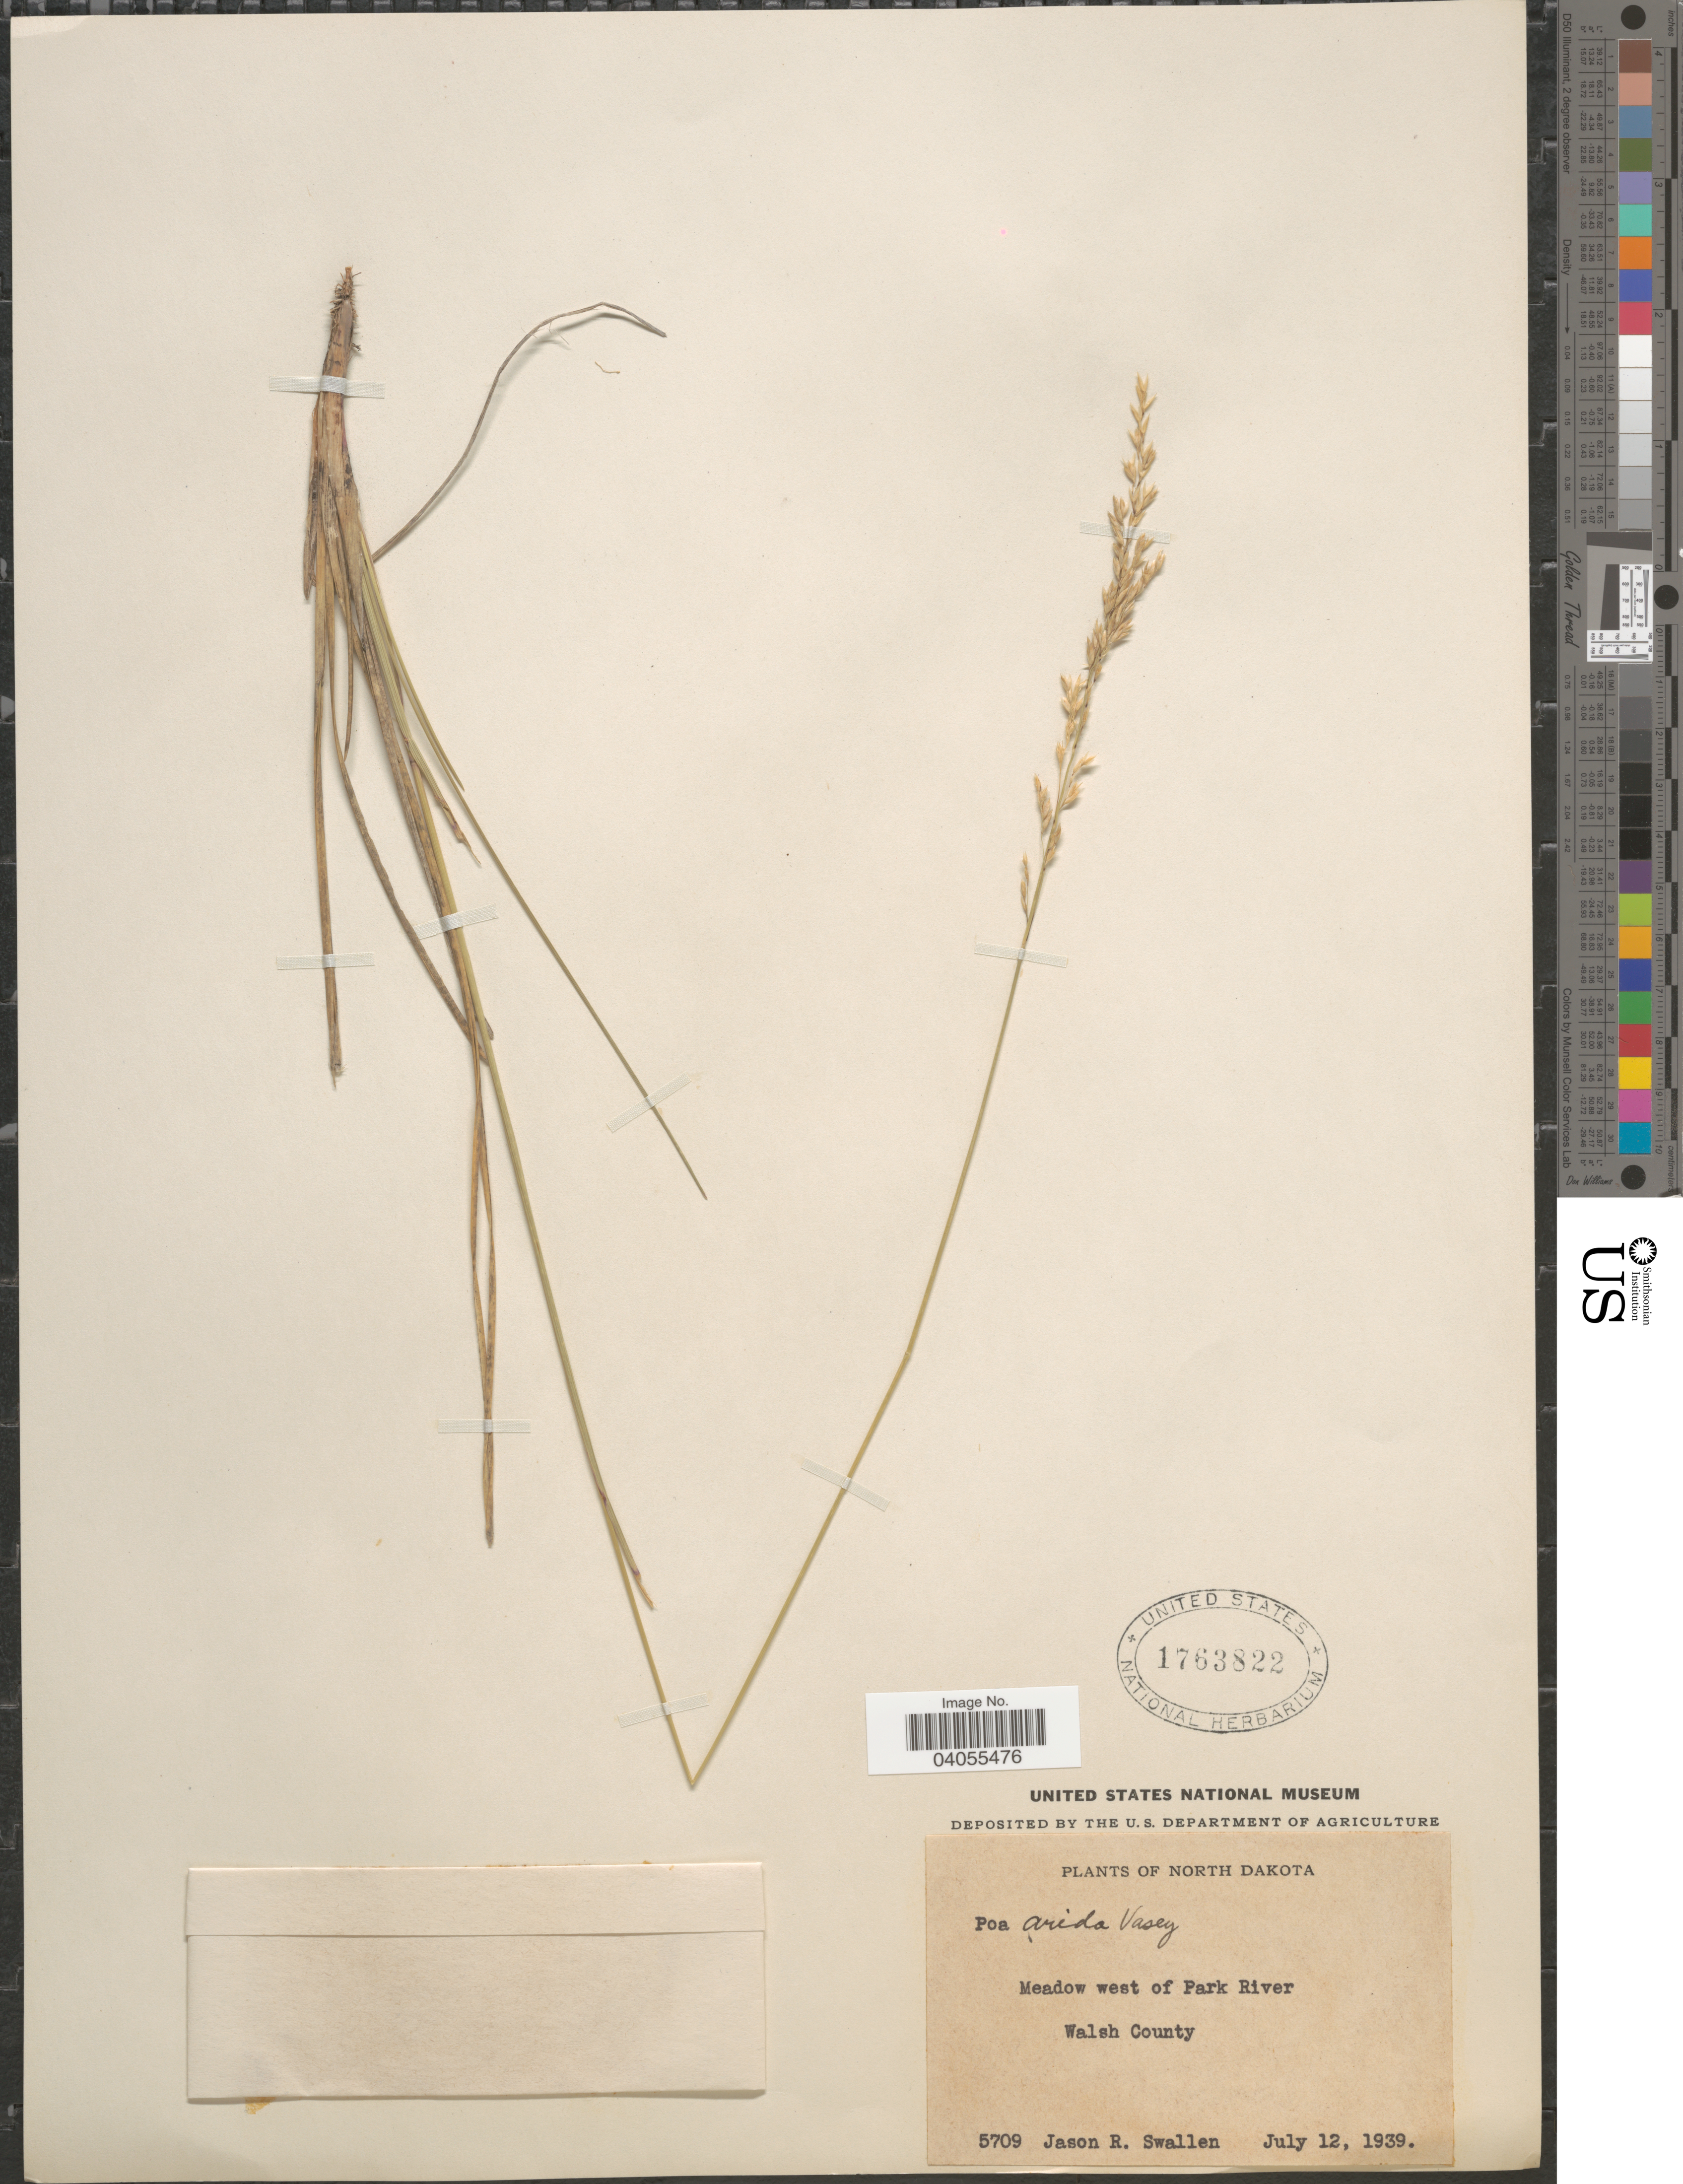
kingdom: Plantae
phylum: Tracheophyta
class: Liliopsida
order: Poales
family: Poaceae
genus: Poa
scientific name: Poa arida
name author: Vasey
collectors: J. R. Swallen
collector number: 5709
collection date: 1939-07-12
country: United States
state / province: North Dakota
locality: Meadow west of Park River, Walsh County.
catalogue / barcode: US 1763822